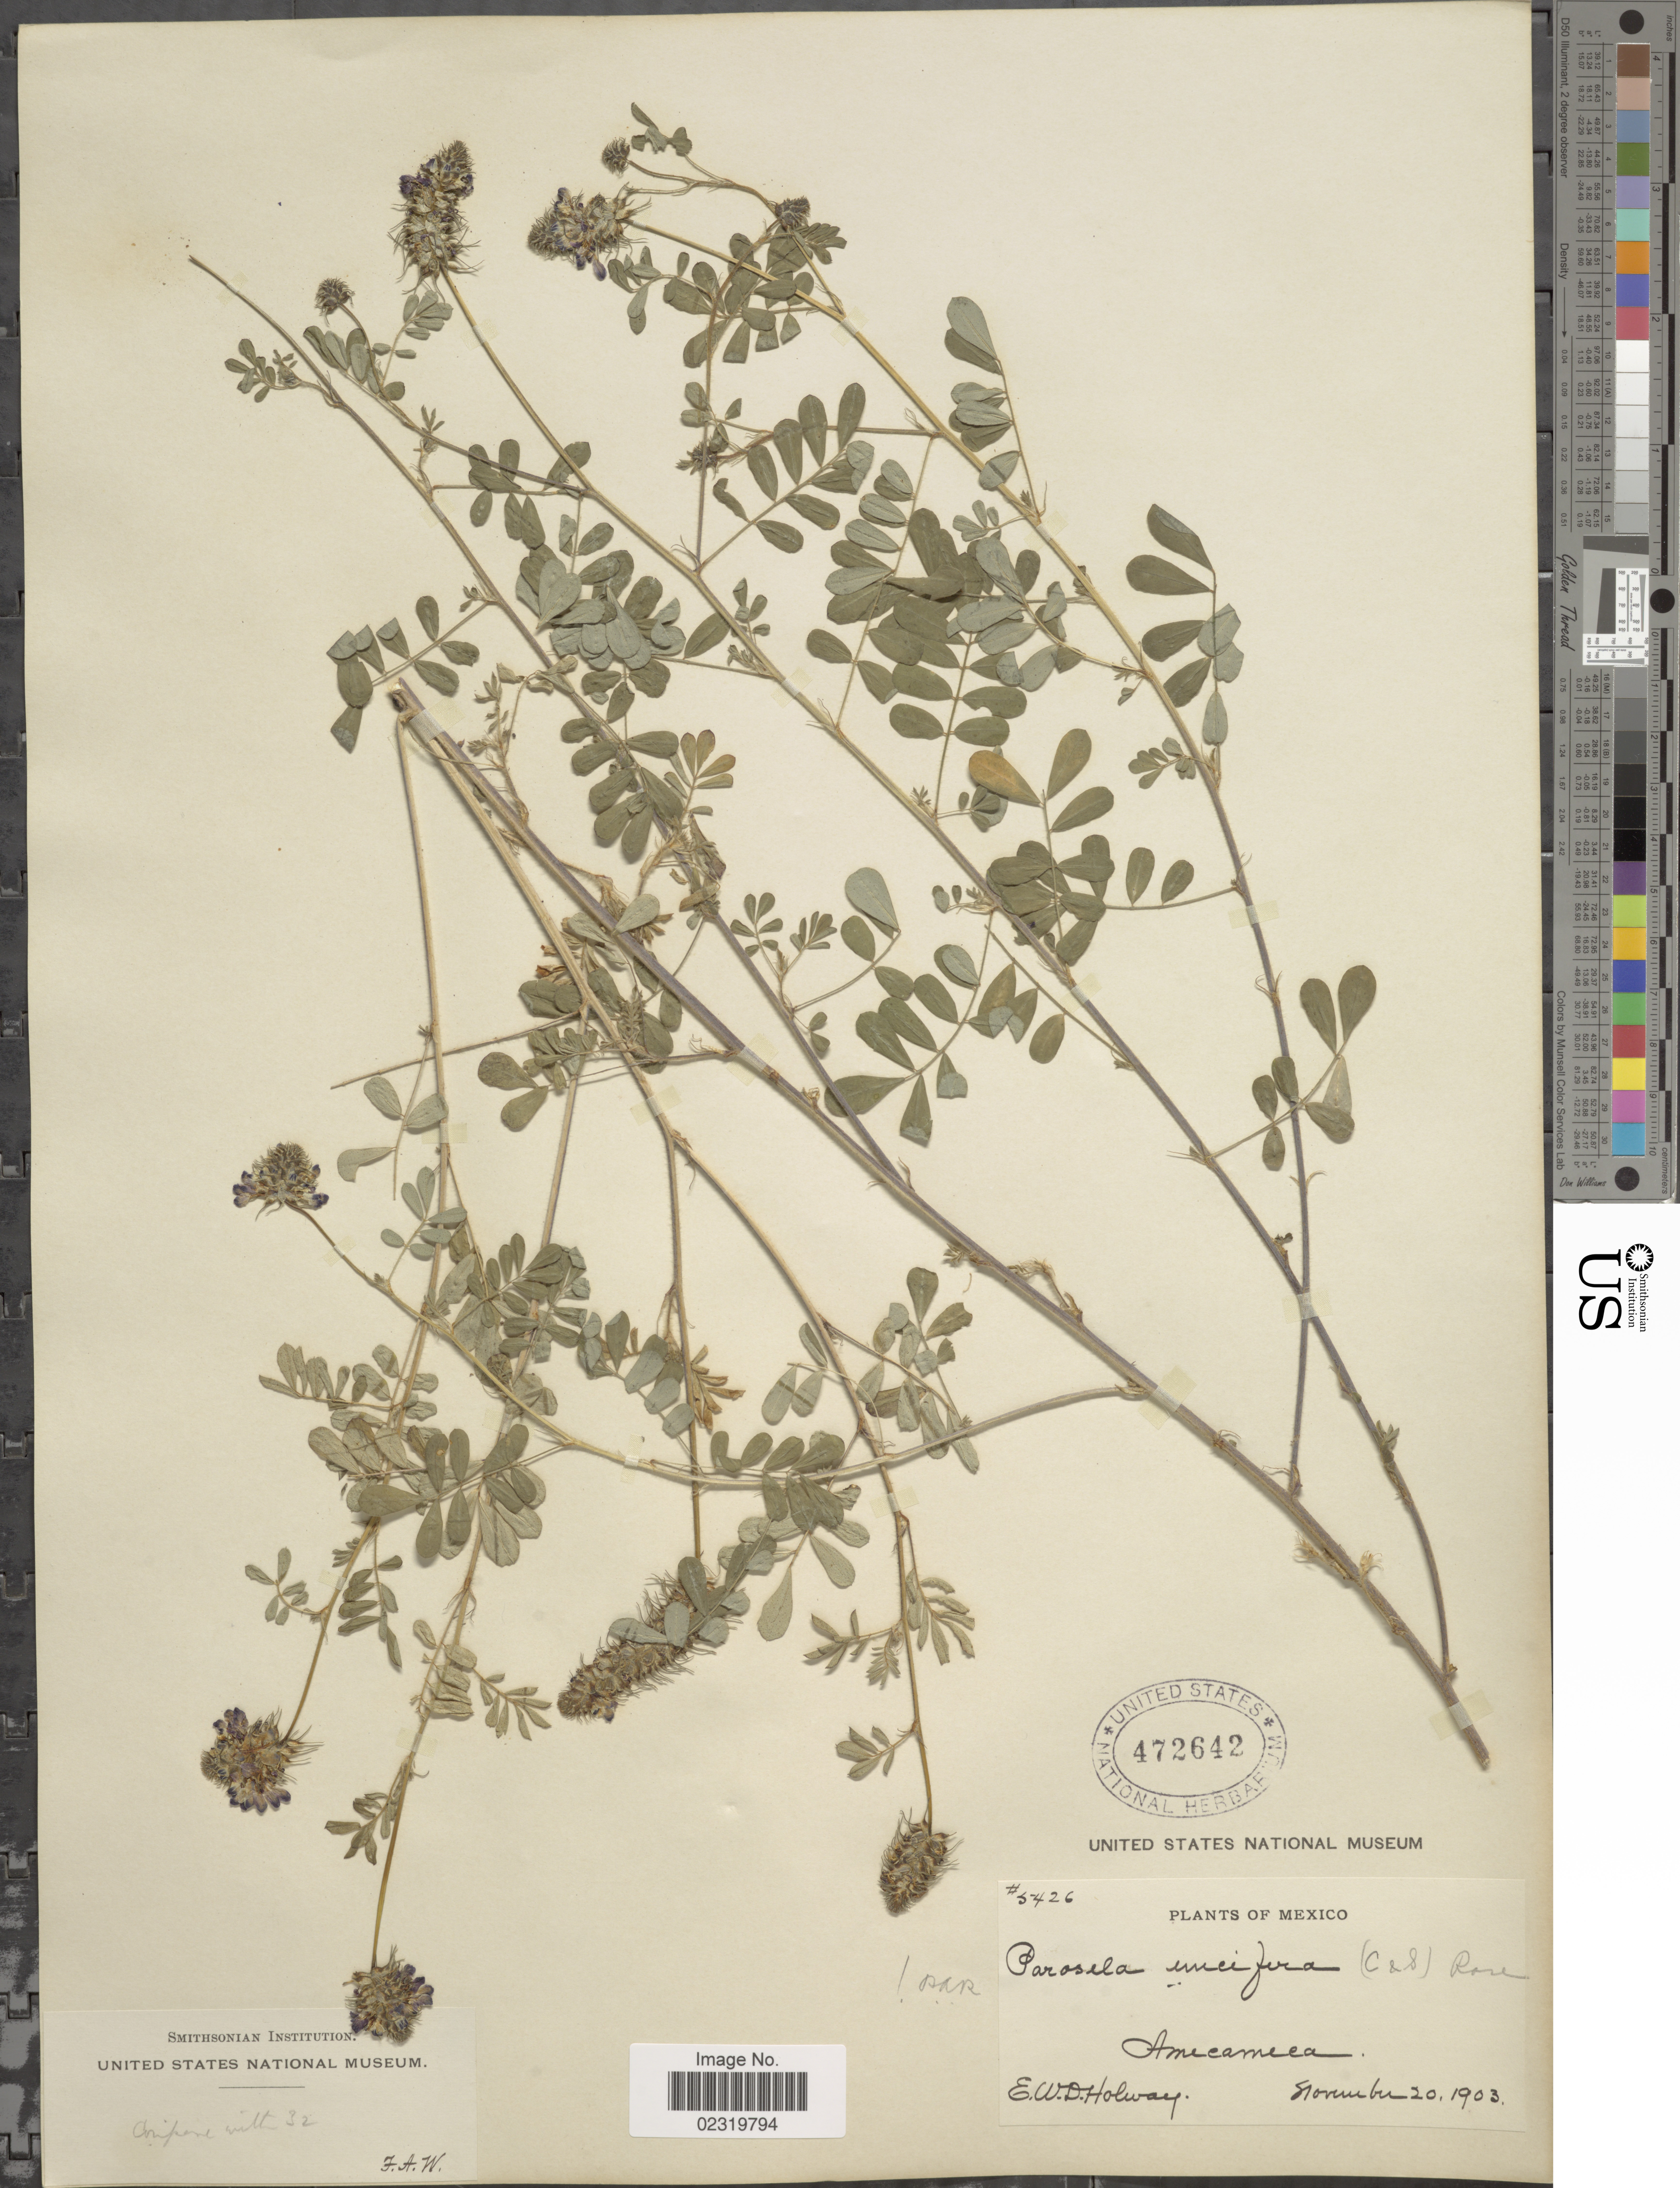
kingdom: Plantae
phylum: Tracheophyta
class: Magnoliopsida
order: Fabales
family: Fabaceae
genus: Dalea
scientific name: Dalea obovatifolia var. obovatifolia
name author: Ortega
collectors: E. W. D. Holway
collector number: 5426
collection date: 1903-11-20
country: Mexico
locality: Amecameca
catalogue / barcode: US 472642